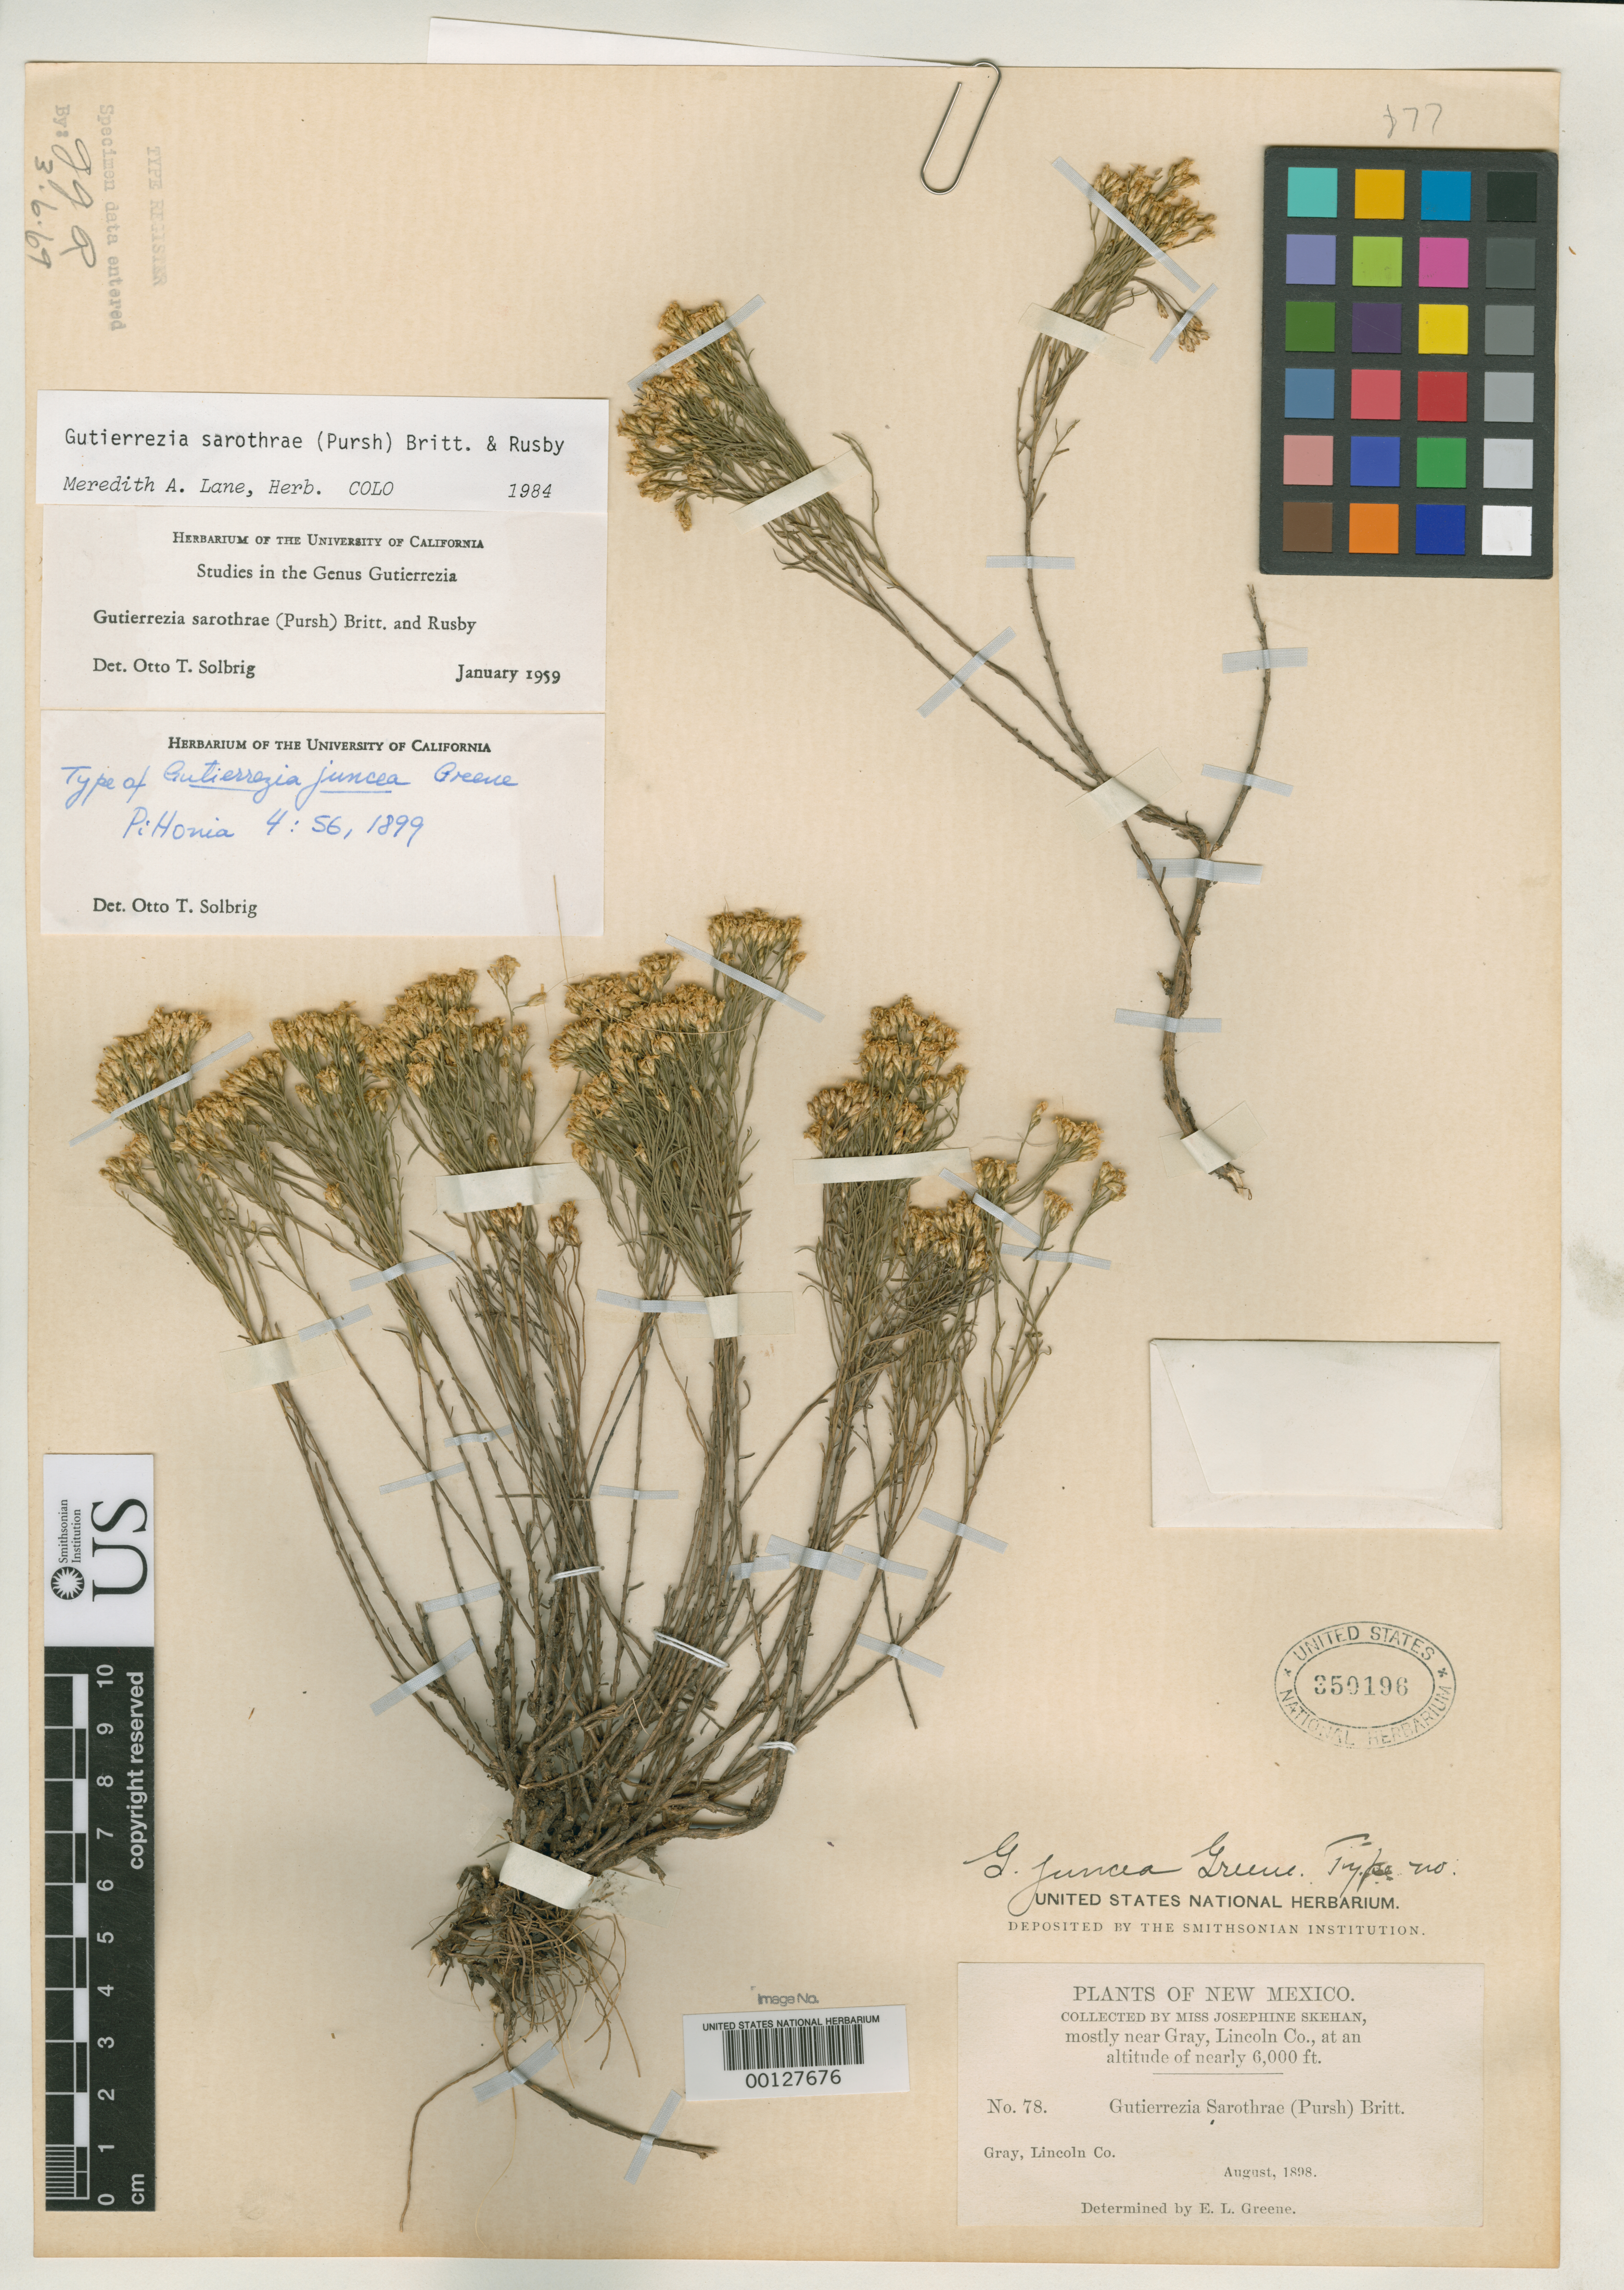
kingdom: Plantae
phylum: Tracheophyta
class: Magnoliopsida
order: Asterales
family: Asteraceae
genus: Gutierrezia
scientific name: Gutierrezia juncea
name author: Greene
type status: Isotype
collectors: J. Skehan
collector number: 78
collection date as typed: Aug 1898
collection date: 1898-08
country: United States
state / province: New Mexico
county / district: Lincoln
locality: Near Gray.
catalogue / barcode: US 350196